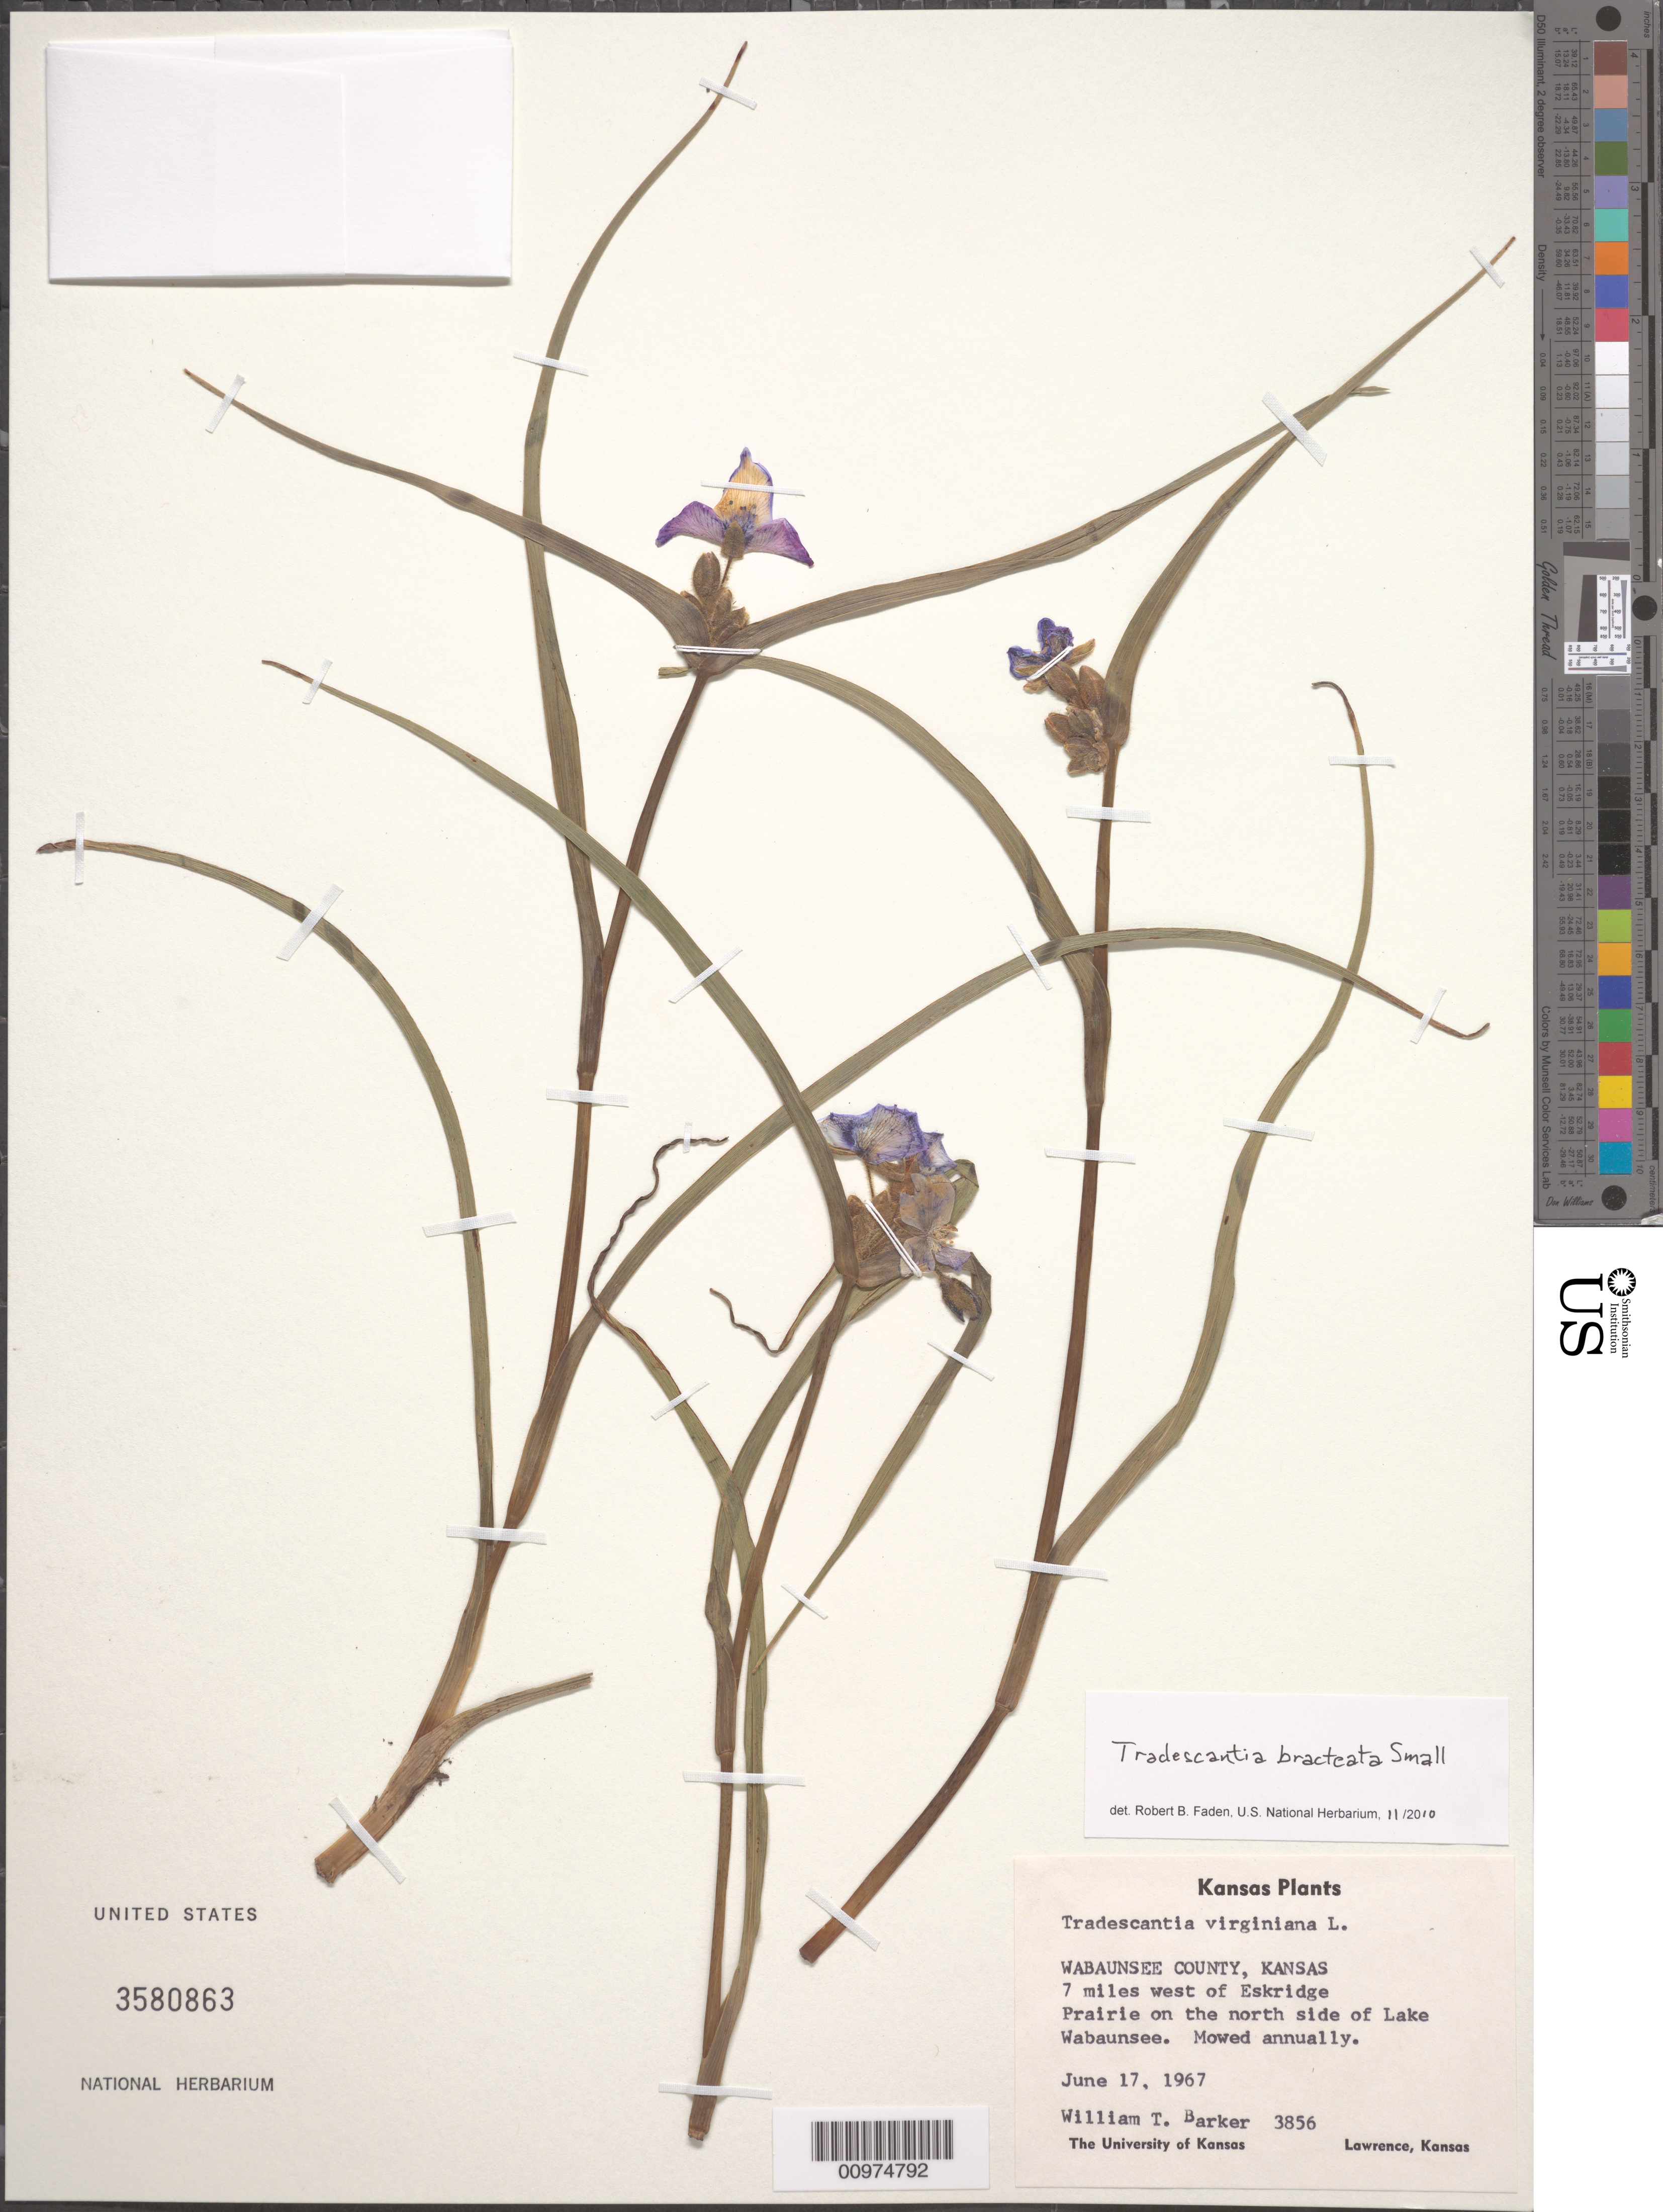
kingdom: Plantae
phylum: Tracheophyta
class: Liliopsida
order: Commelinales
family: Commelinaceae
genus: Tradescantia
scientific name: Tradescantia bracteata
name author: Small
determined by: Faden, Robert B., (US), Smithsonian Institution - National Museum of Natural History (UNITED STATES)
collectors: W. T. Barker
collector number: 3856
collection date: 1967-06-17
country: United States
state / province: Kansas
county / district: Wabaunsee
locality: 7 miles west of Eskridge.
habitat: Prairie on the north side of Lake Wabaunsee. Mowed annually.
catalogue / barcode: US 3580863